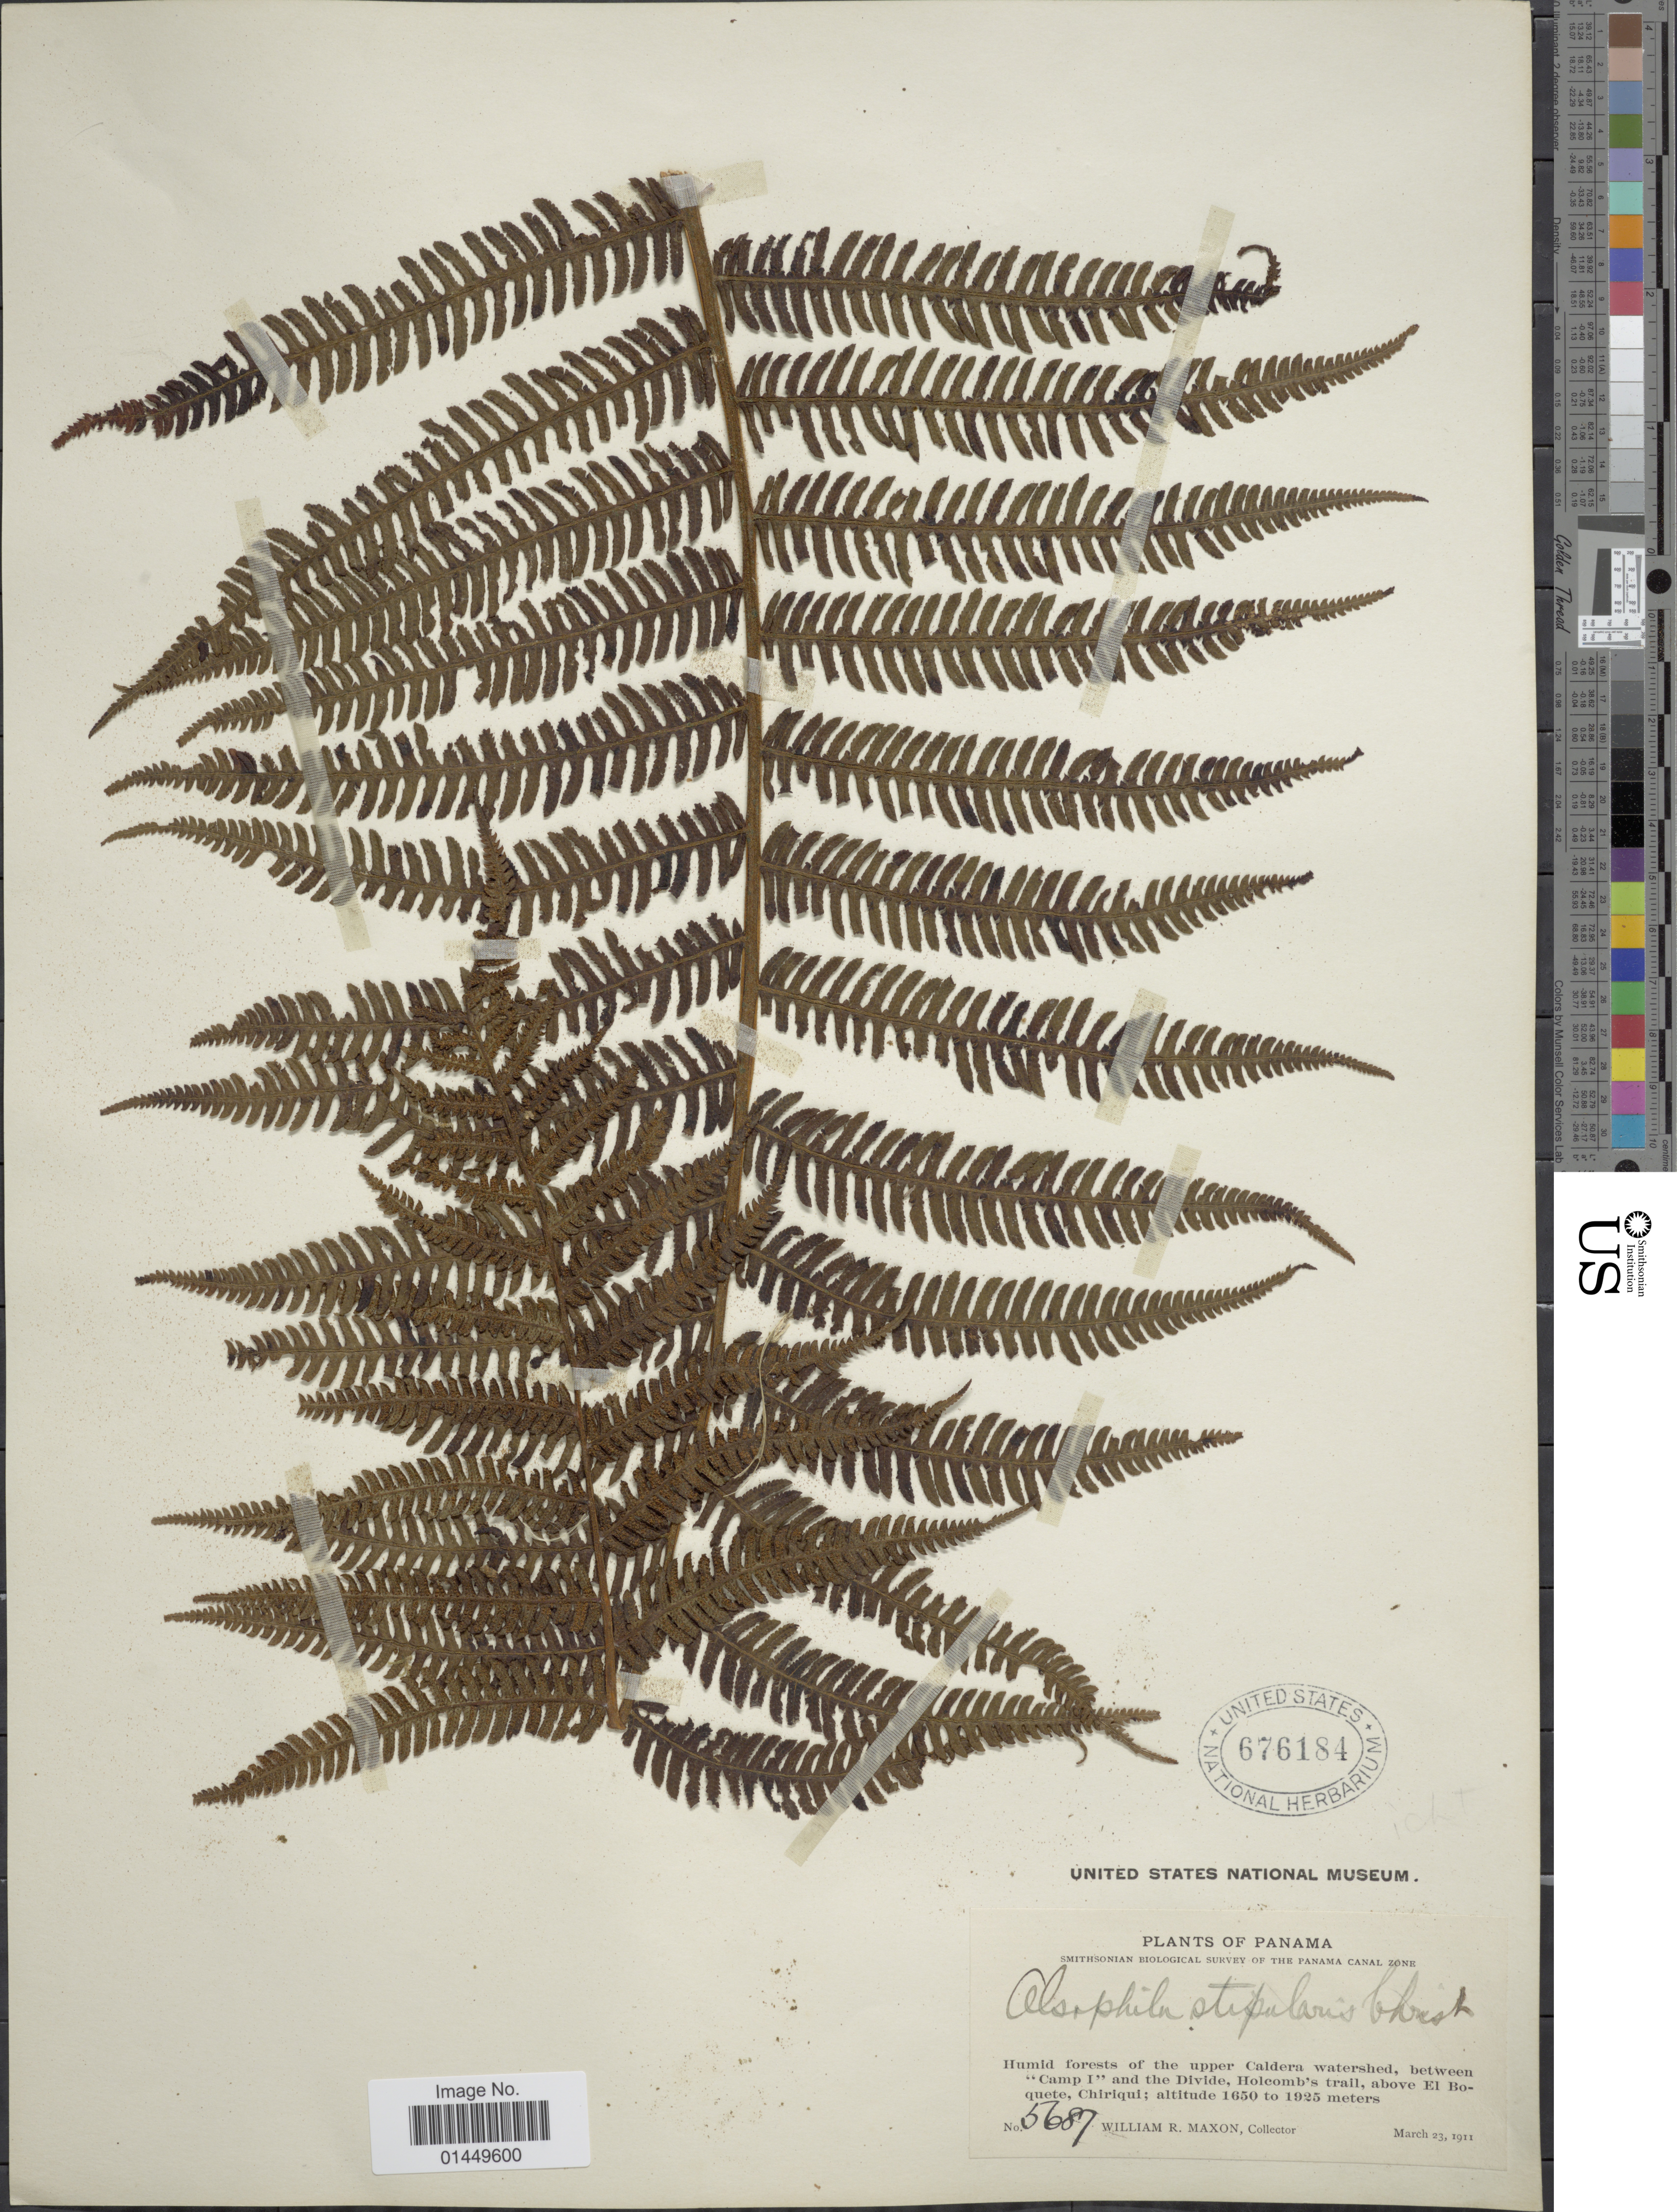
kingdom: Plantae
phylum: Tracheophyta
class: Polypodiopsida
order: Cyatheales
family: Cyatheaceae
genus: Cyathea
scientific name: Cyathea stipularis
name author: (Christ) Domin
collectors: W. R. Maxon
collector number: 5687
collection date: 1911-03-23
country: Panama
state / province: Chiriqui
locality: Humid forests of the upper Caldera watershed, between Camp 1 and the Divide, Holcomb's trail, above El Boquete, Chiriqui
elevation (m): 1650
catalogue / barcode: US 676184